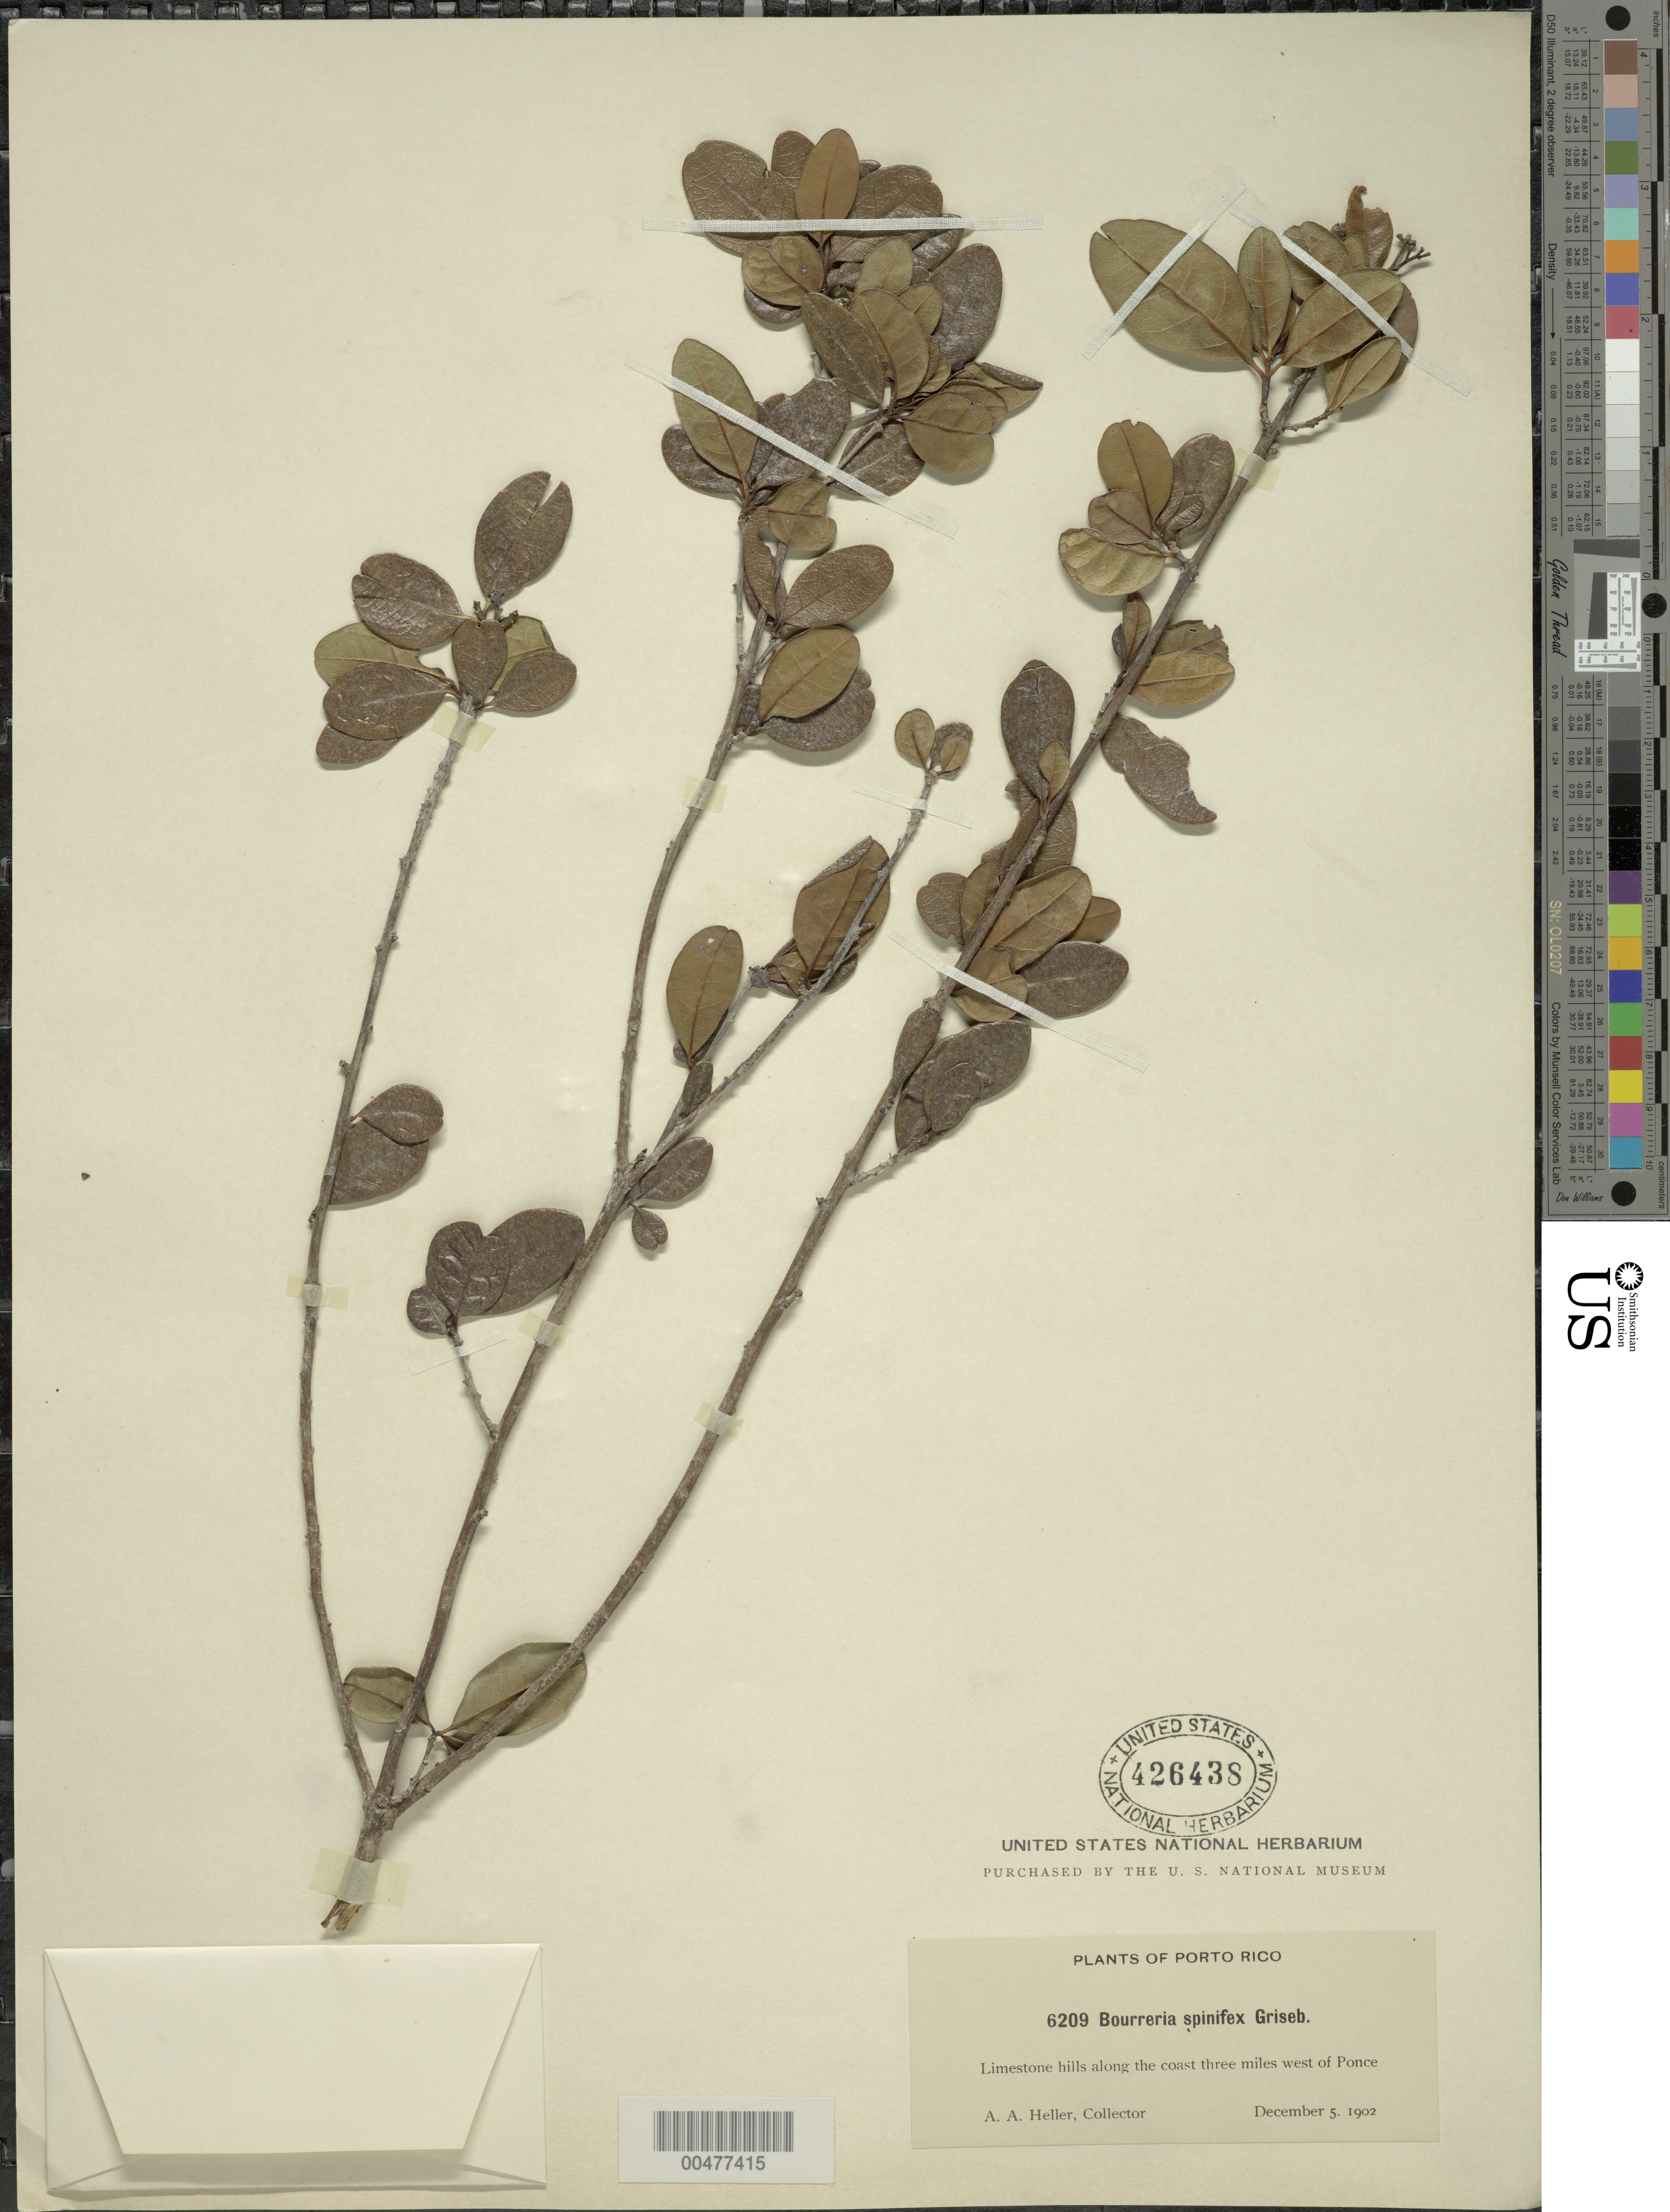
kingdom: Plantae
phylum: Tracheophyta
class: Magnoliopsida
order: Boraginales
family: Ehretiaceae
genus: Bourreria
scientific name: Bourreria spinifex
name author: Griseb.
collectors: A. A. Heller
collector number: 6209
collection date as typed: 05 Dec 1902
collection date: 1902-12-05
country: Puerto Rico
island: Greater Antilles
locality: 3 mi. W of Ponce.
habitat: Limestone hills.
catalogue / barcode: US 426438